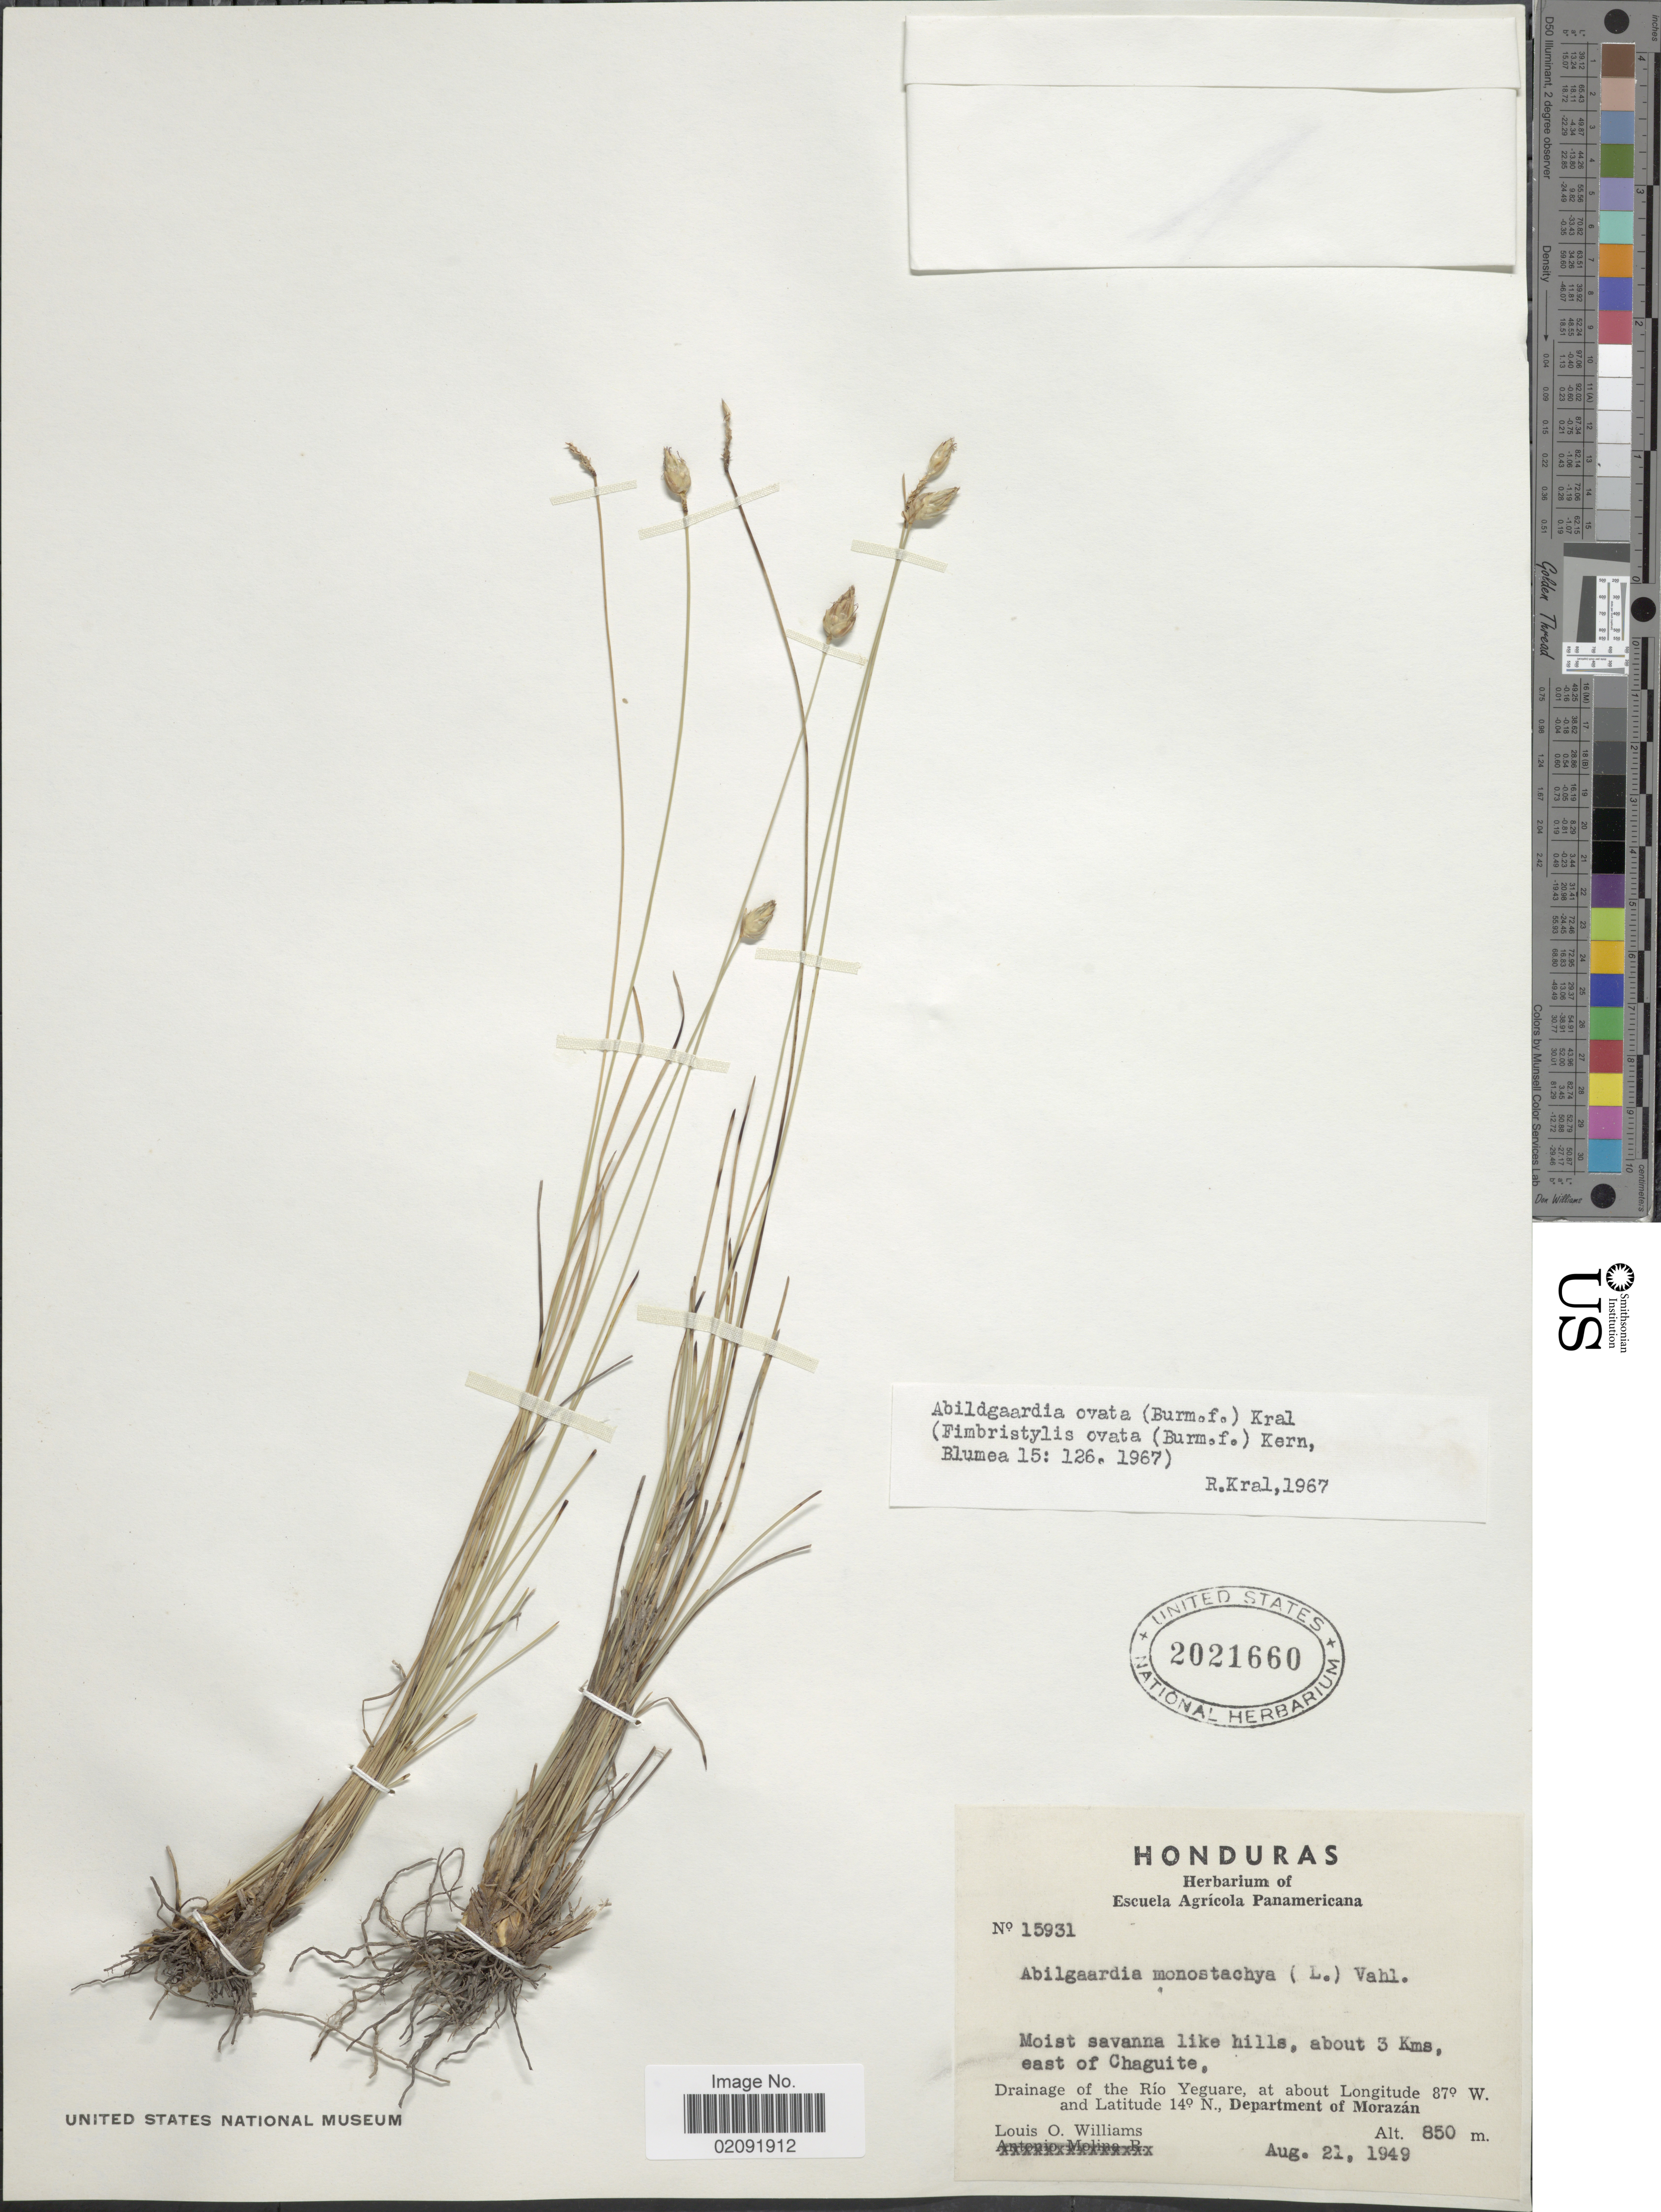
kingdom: Plantae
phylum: Tracheophyta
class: Liliopsida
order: Poales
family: Cyperaceae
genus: Abildgaardia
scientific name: Abildgaardia ovata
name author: (Burm. f.) Kral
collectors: L. O. Williams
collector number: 15931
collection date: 1949-08-21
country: Honduras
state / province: Fco. Morazán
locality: Moist savanna like hills, about 3 Kms, east of Chaguite, Drainage of the Río Yeguare, Department of Morazán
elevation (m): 850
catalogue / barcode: US 2021660